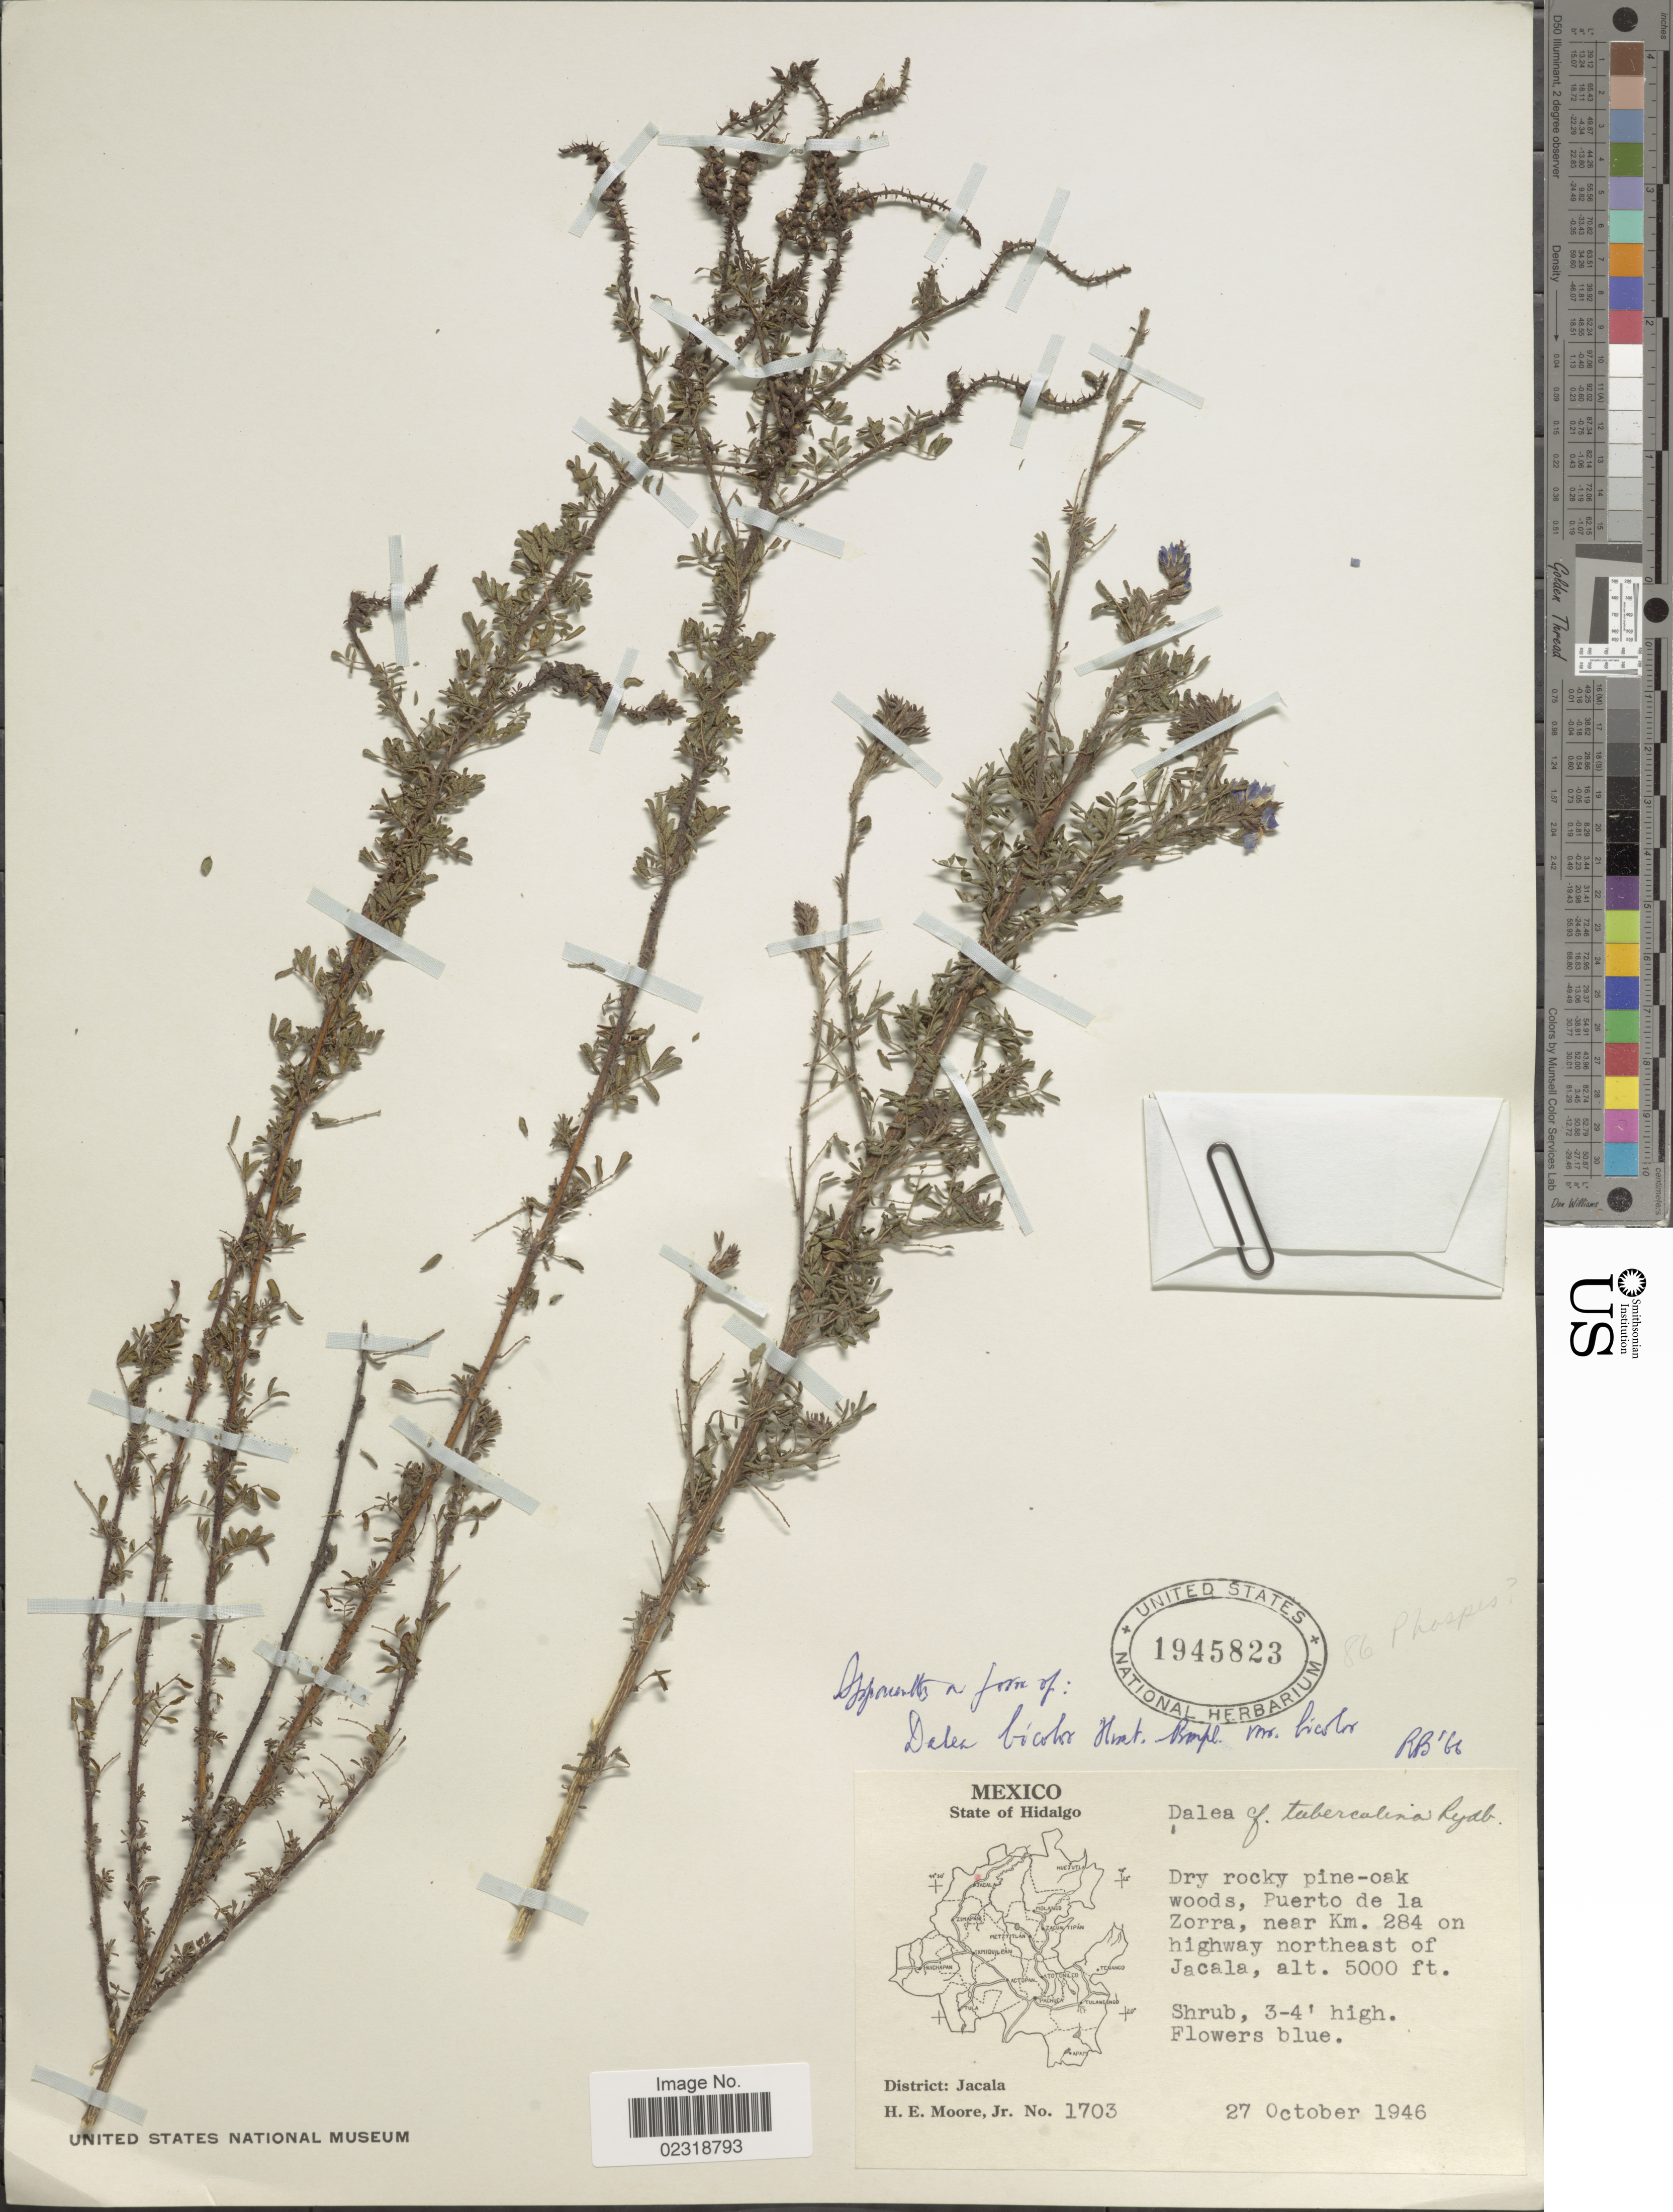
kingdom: Plantae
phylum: Tracheophyta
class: Magnoliopsida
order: Fabales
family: Fabaceae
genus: Dalea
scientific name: Dalea bicolor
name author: Humb. & Bonpl. ex Willd.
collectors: H. Moore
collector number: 1703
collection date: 1946-10-27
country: Mexico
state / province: Hidalgo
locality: Dry rocky pine-oak woods, Puerto de la Zorra, near Km. 284 on highwa northeast of Jacala, District: Jacala.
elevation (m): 1524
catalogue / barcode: US 1945823